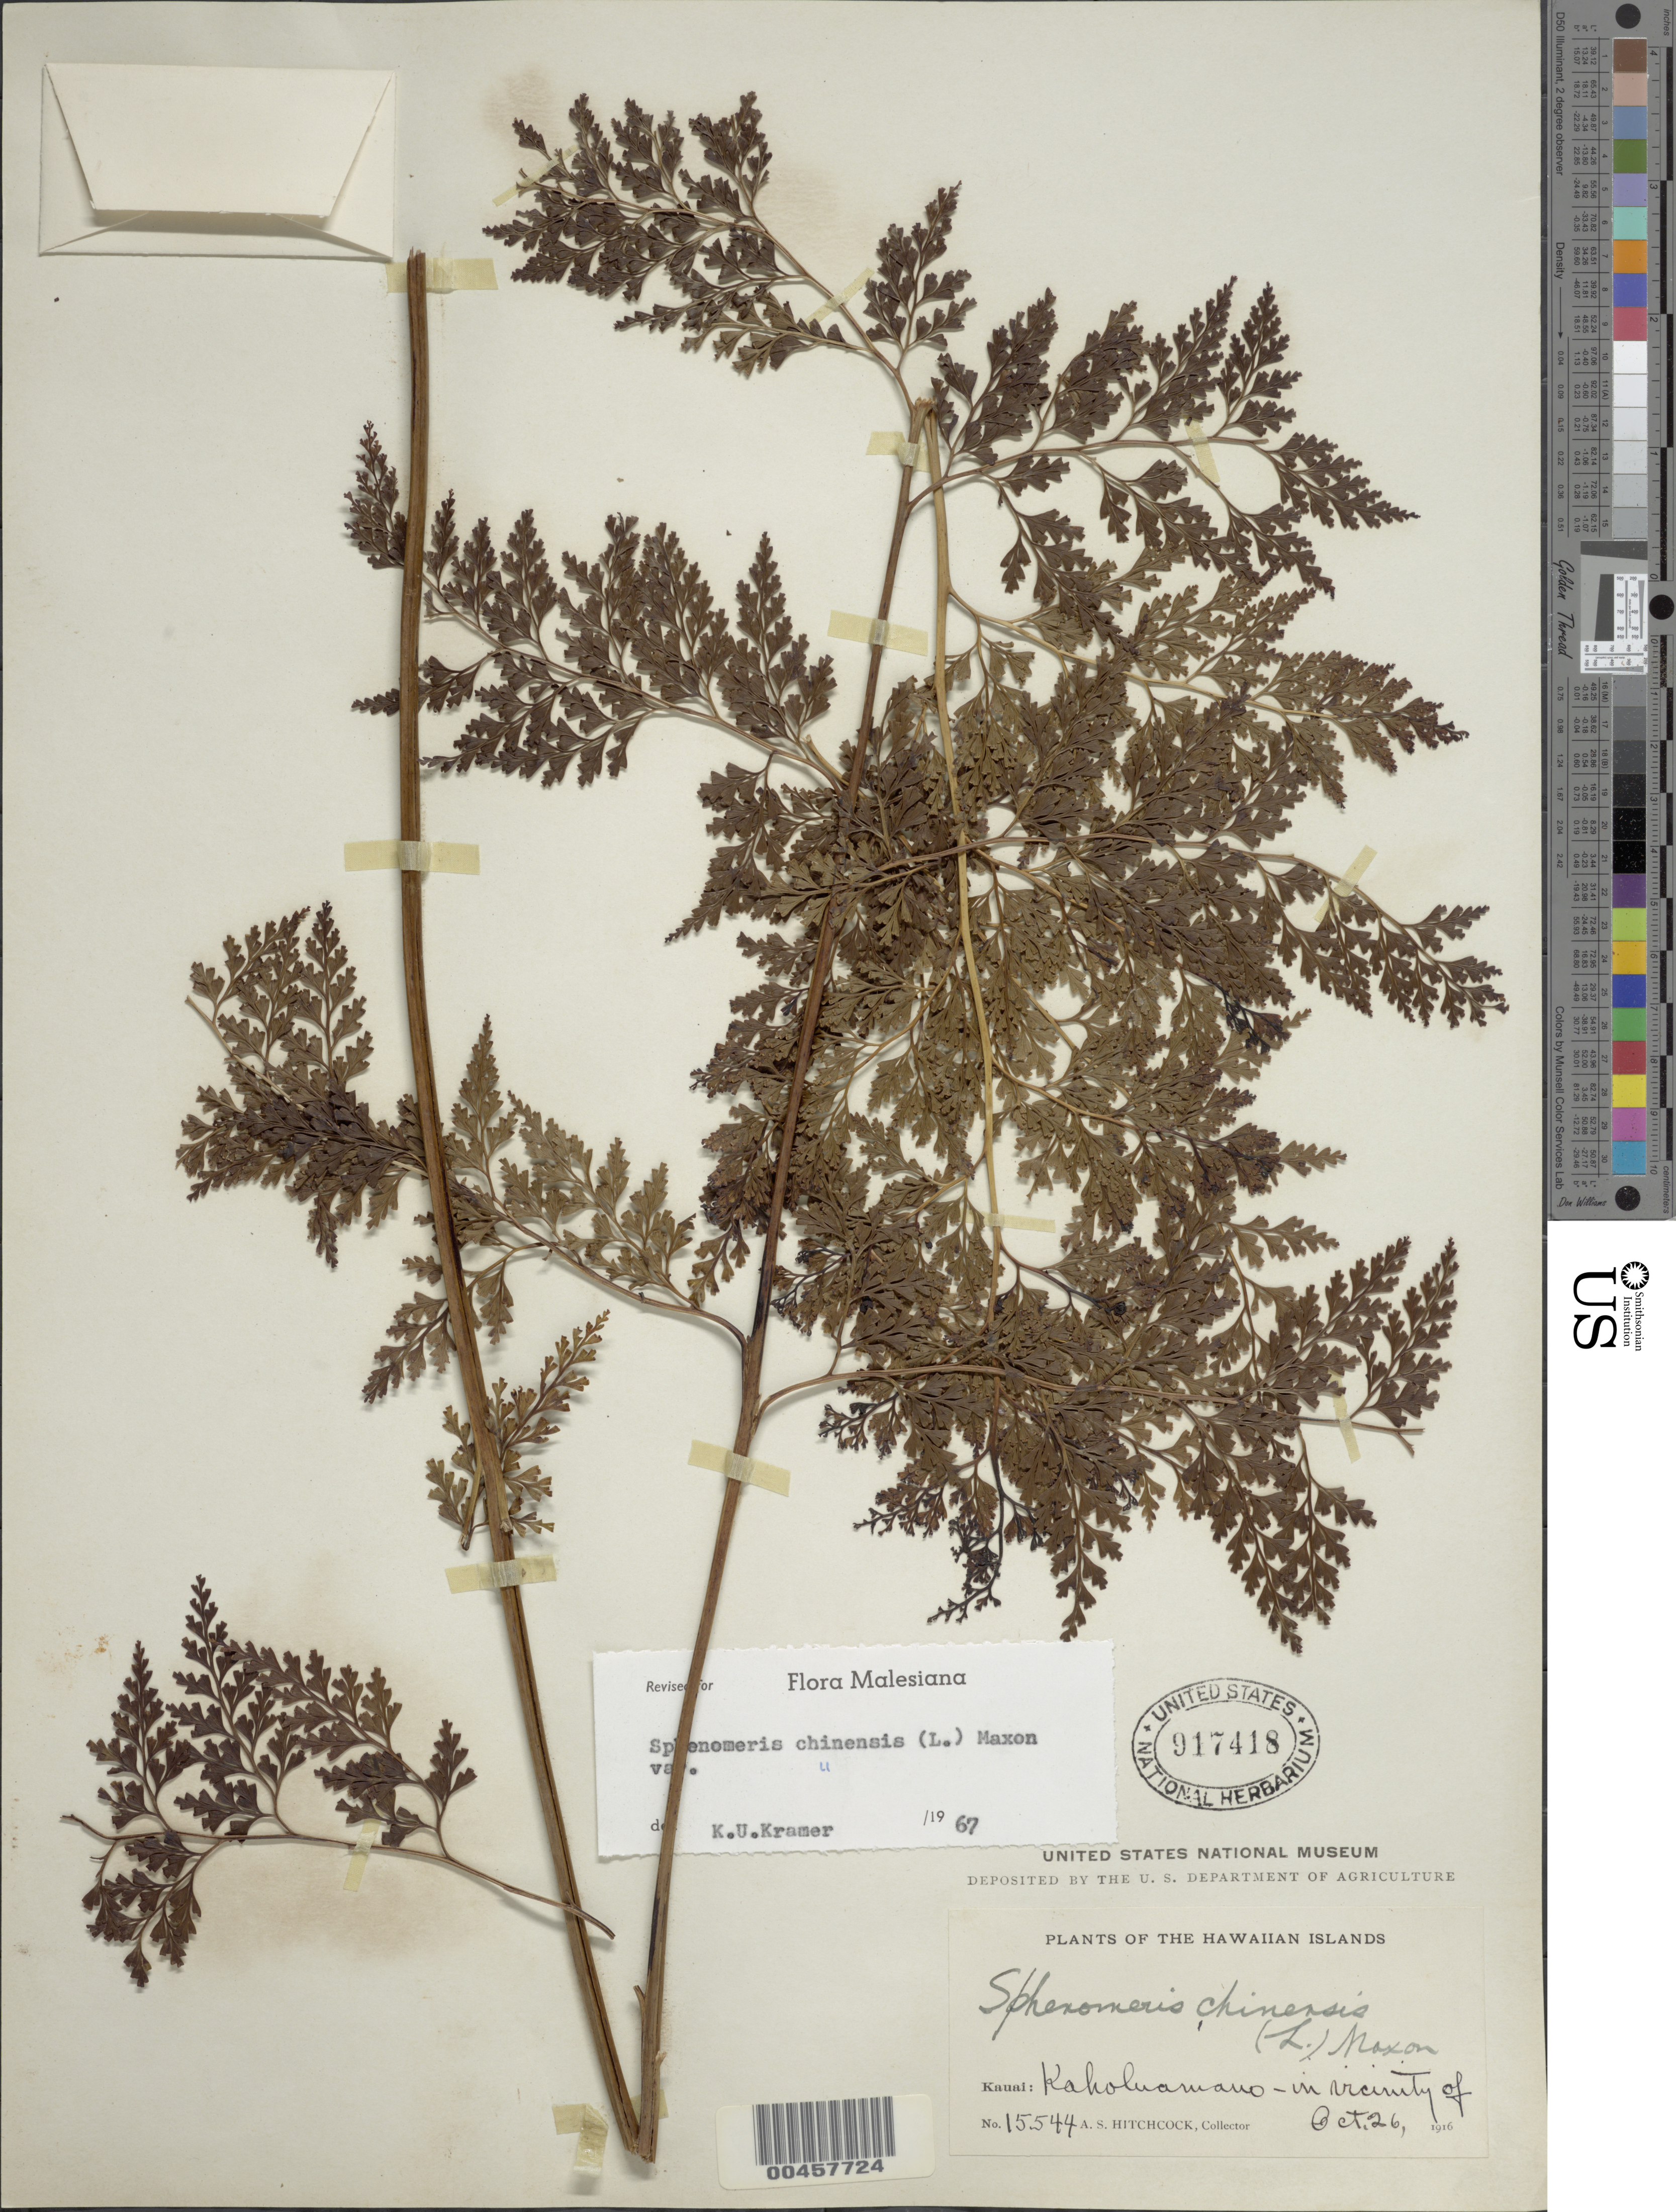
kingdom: Plantae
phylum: Tracheophyta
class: Polypodiopsida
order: Polypodiales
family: Lindsaeaceae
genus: Sphenomeris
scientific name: Sphenomeris chinensis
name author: (L.) Maxon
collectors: A. S. Hitchcock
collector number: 15544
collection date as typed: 26 Oct 1916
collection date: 1916-10-26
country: United States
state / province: Hawaii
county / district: Kauai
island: Kaua'i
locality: Kauai: Kaholuamano - in vicinity of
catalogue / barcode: US 917418